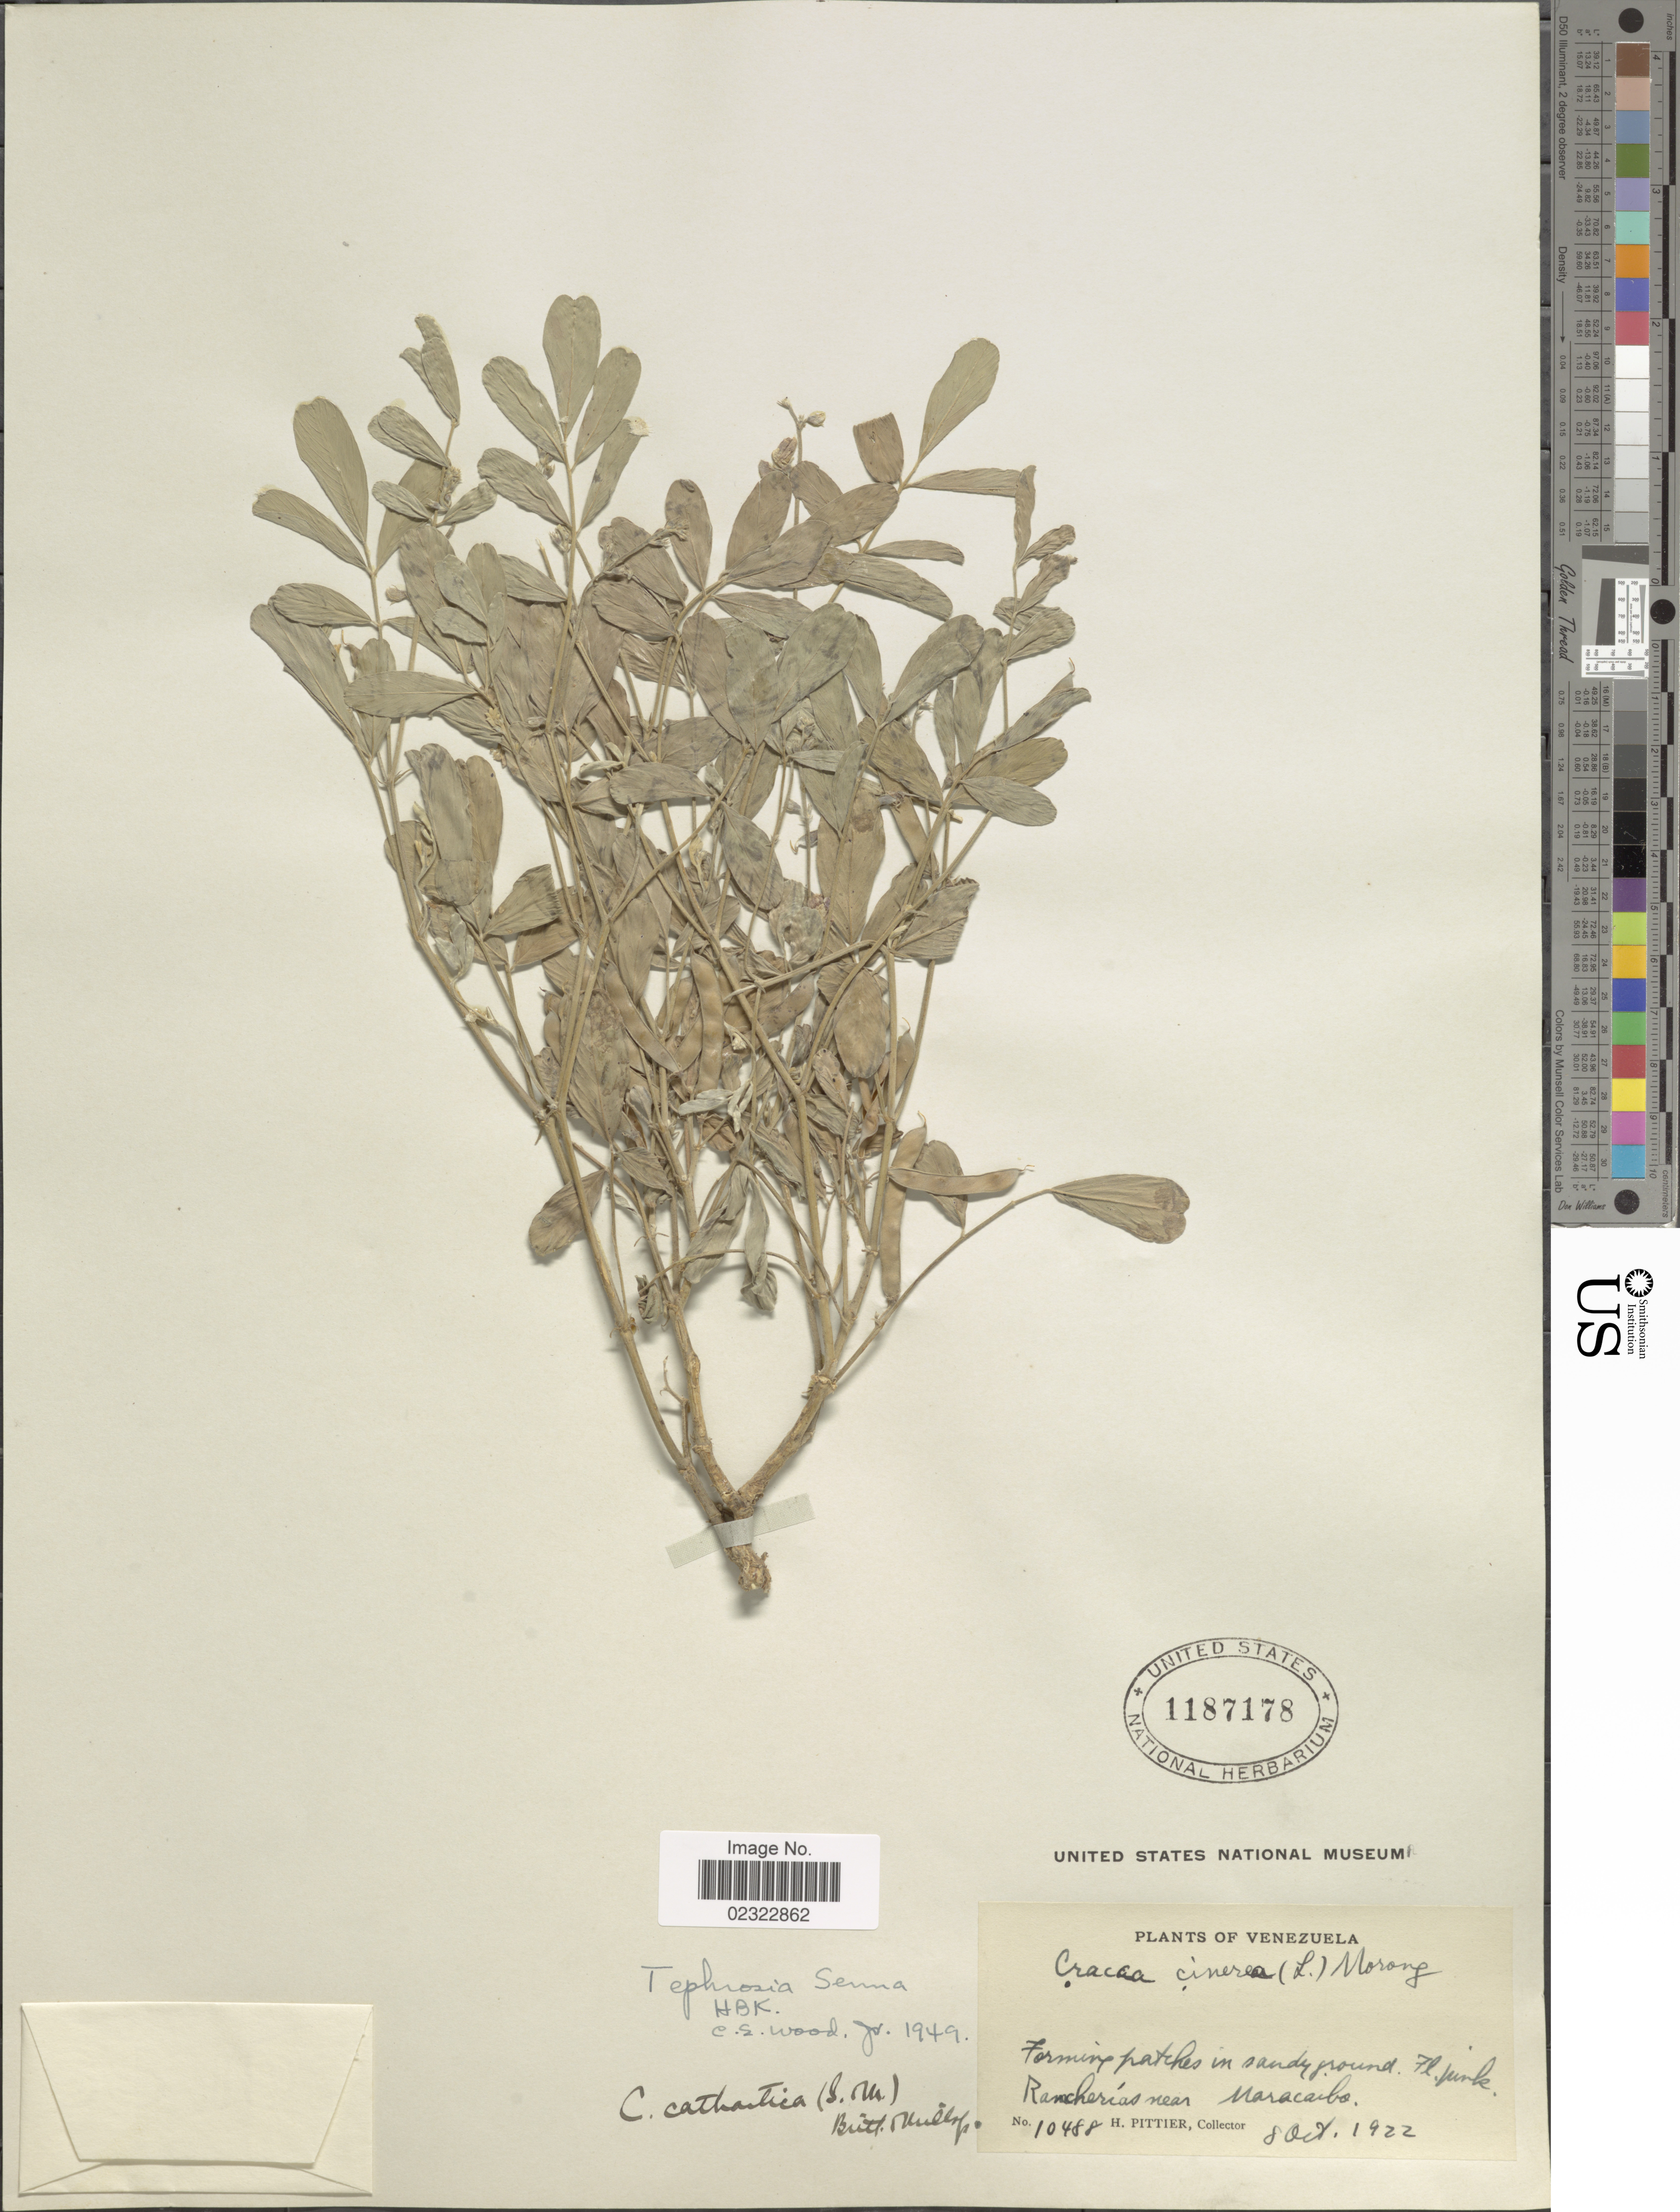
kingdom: Plantae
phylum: Tracheophyta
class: Magnoliopsida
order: Fabales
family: Fabaceae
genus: Tephrosia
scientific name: Tephrosia senna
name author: Kunth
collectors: H. F. Pittier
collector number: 10488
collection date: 1922-10-08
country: Venezuela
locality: Rancherias near Maracaibo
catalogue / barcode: US 1187178